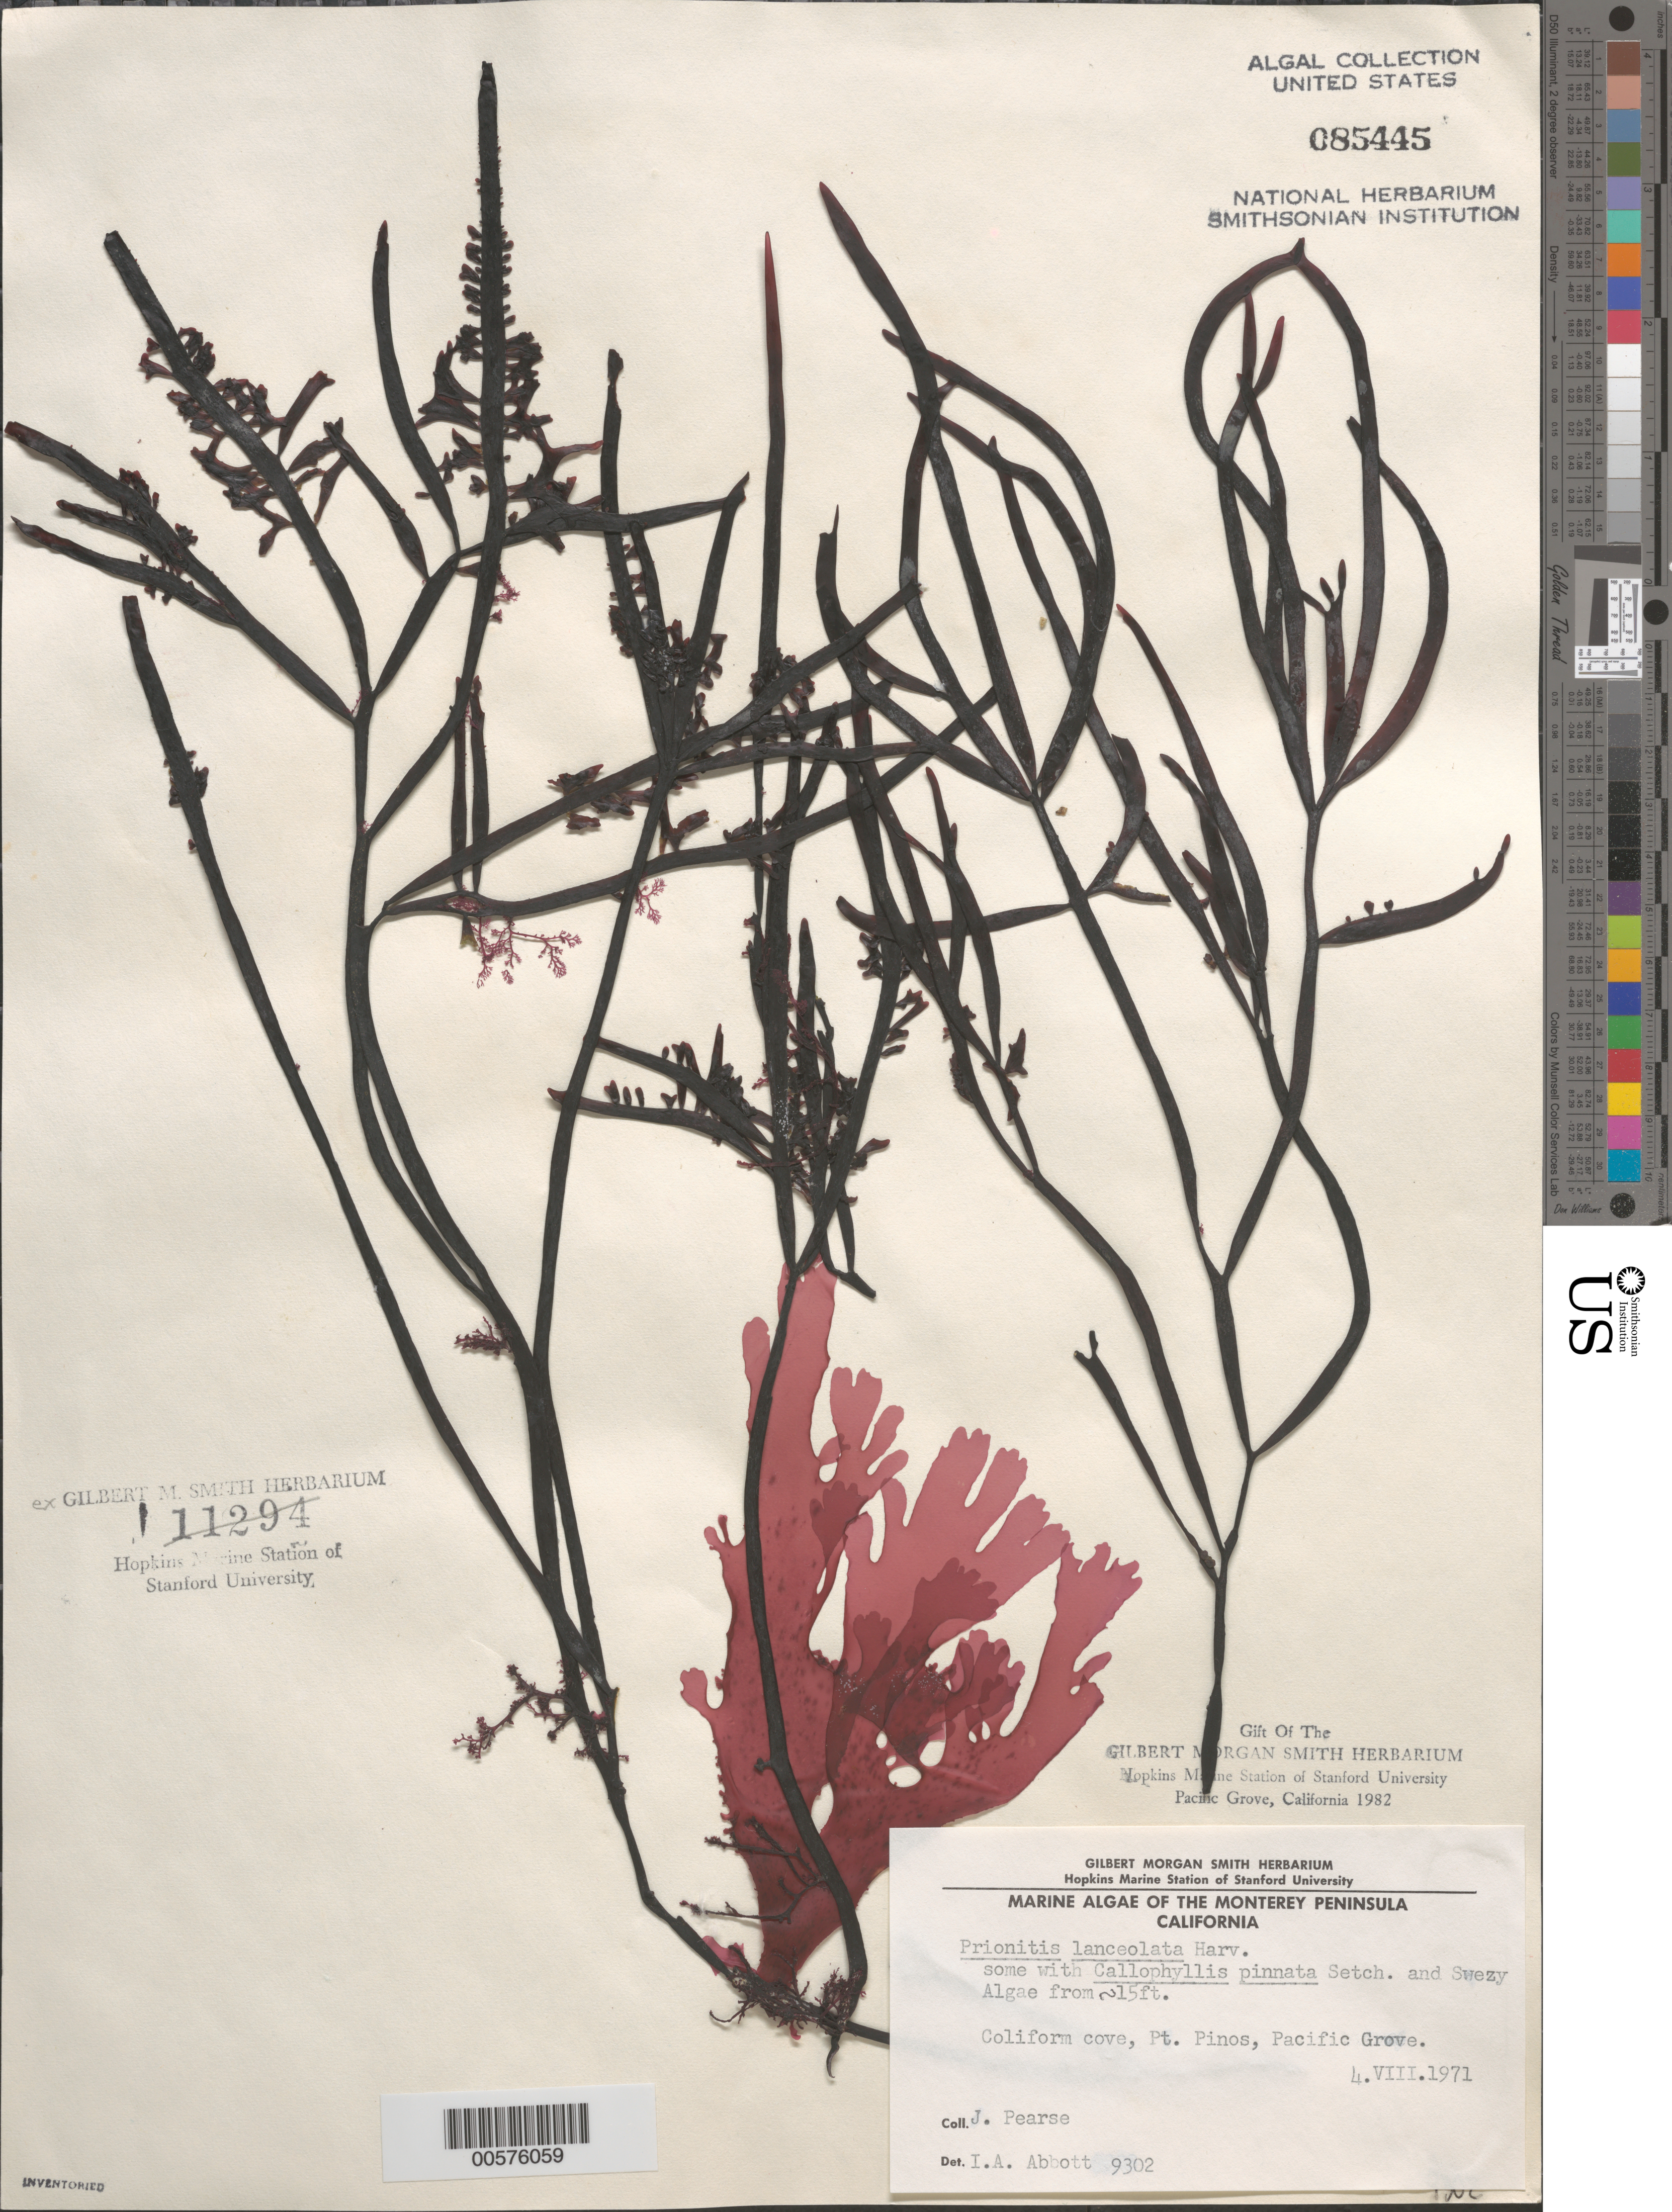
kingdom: Plantae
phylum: Rhodophyta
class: Florideophyceae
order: Cryptonemiales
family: Cryptonemiaceae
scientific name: Prionitis lanceolata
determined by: Abbott, Isabella A.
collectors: J. Pearse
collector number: IAA 9302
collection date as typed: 04 Aug 1971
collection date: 1971-08-04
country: United States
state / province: California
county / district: Monterey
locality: Coliform Cove, Point Pinos, Pacific Grove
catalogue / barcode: US 85445